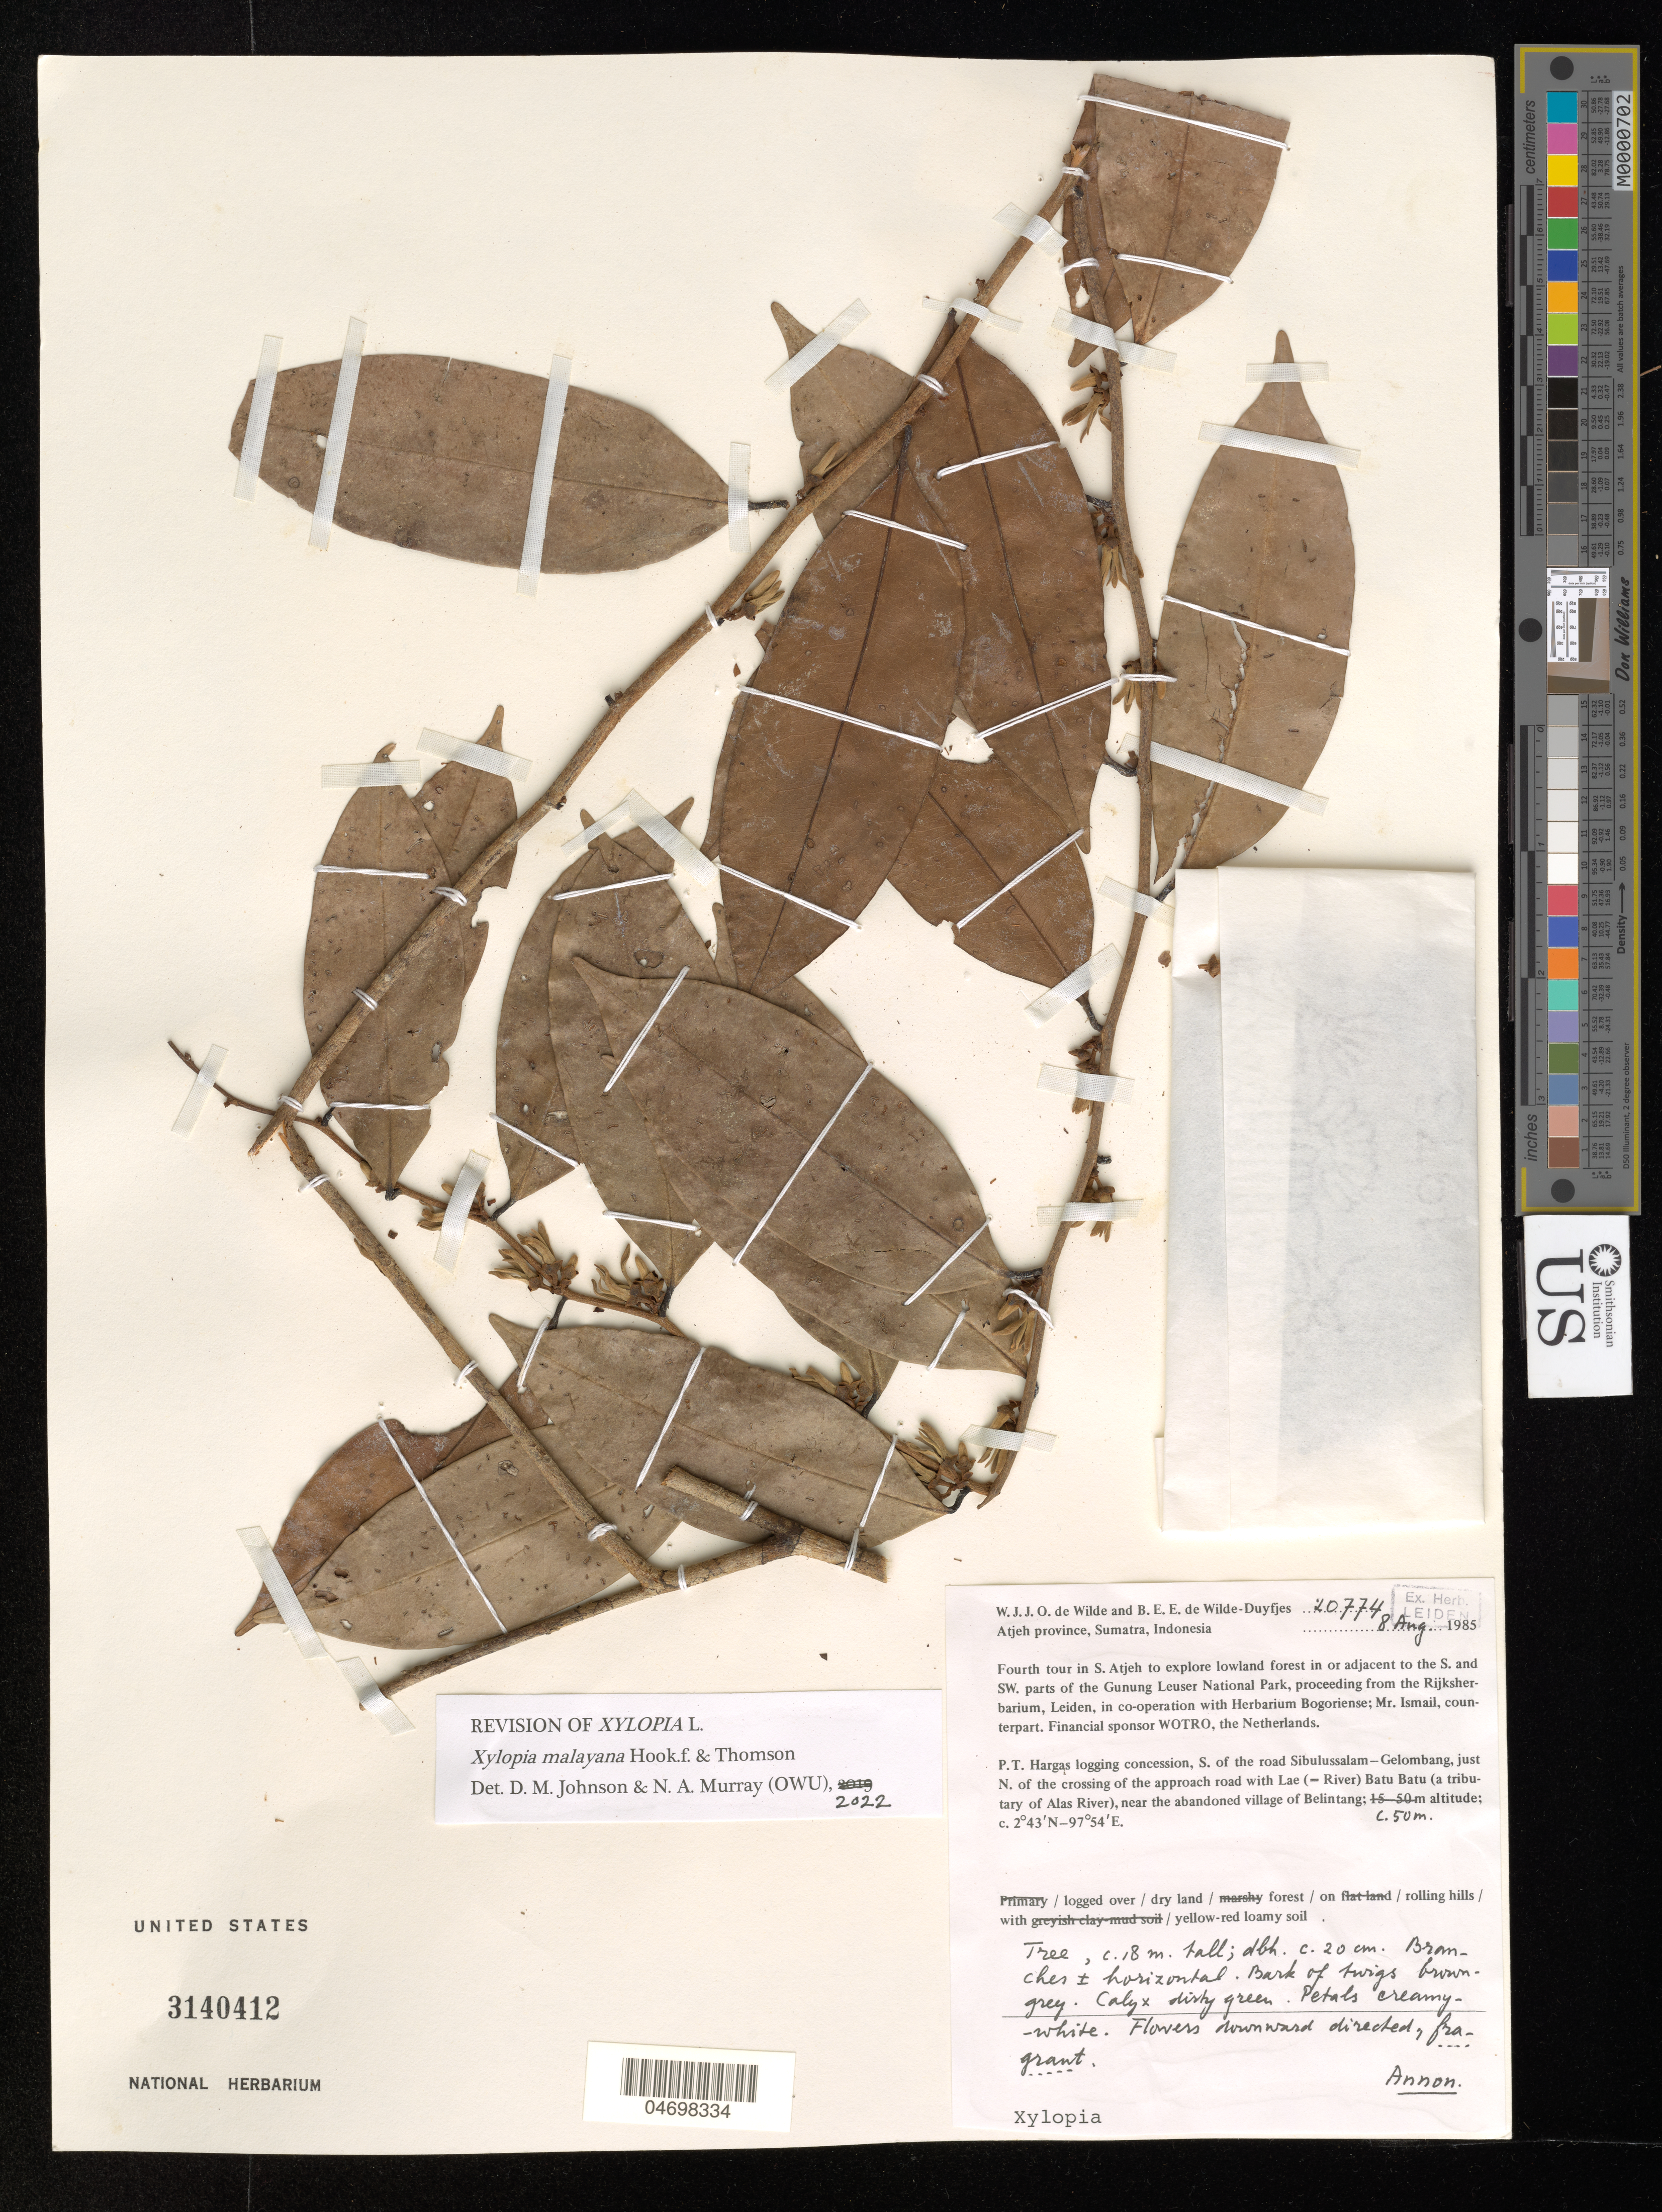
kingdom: Plantae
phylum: Tracheophyta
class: Magnoliopsida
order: Magnoliales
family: Annonaceae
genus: Xylopia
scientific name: Xylopia malayana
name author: Hook. f. & Thomson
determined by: Johnson, D. M.; Murray, N. A.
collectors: W. J. de Wilde & B. E. de Wilde-Duyfjes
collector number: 20774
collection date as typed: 08 Aug 1985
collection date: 1985-08-08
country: Indonesia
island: Sumatra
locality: S. Atjeh in or adjacent to S. and SW. Gunung Leuser National Park, near the abandoned village of Belintang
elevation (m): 50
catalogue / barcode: US 3140412